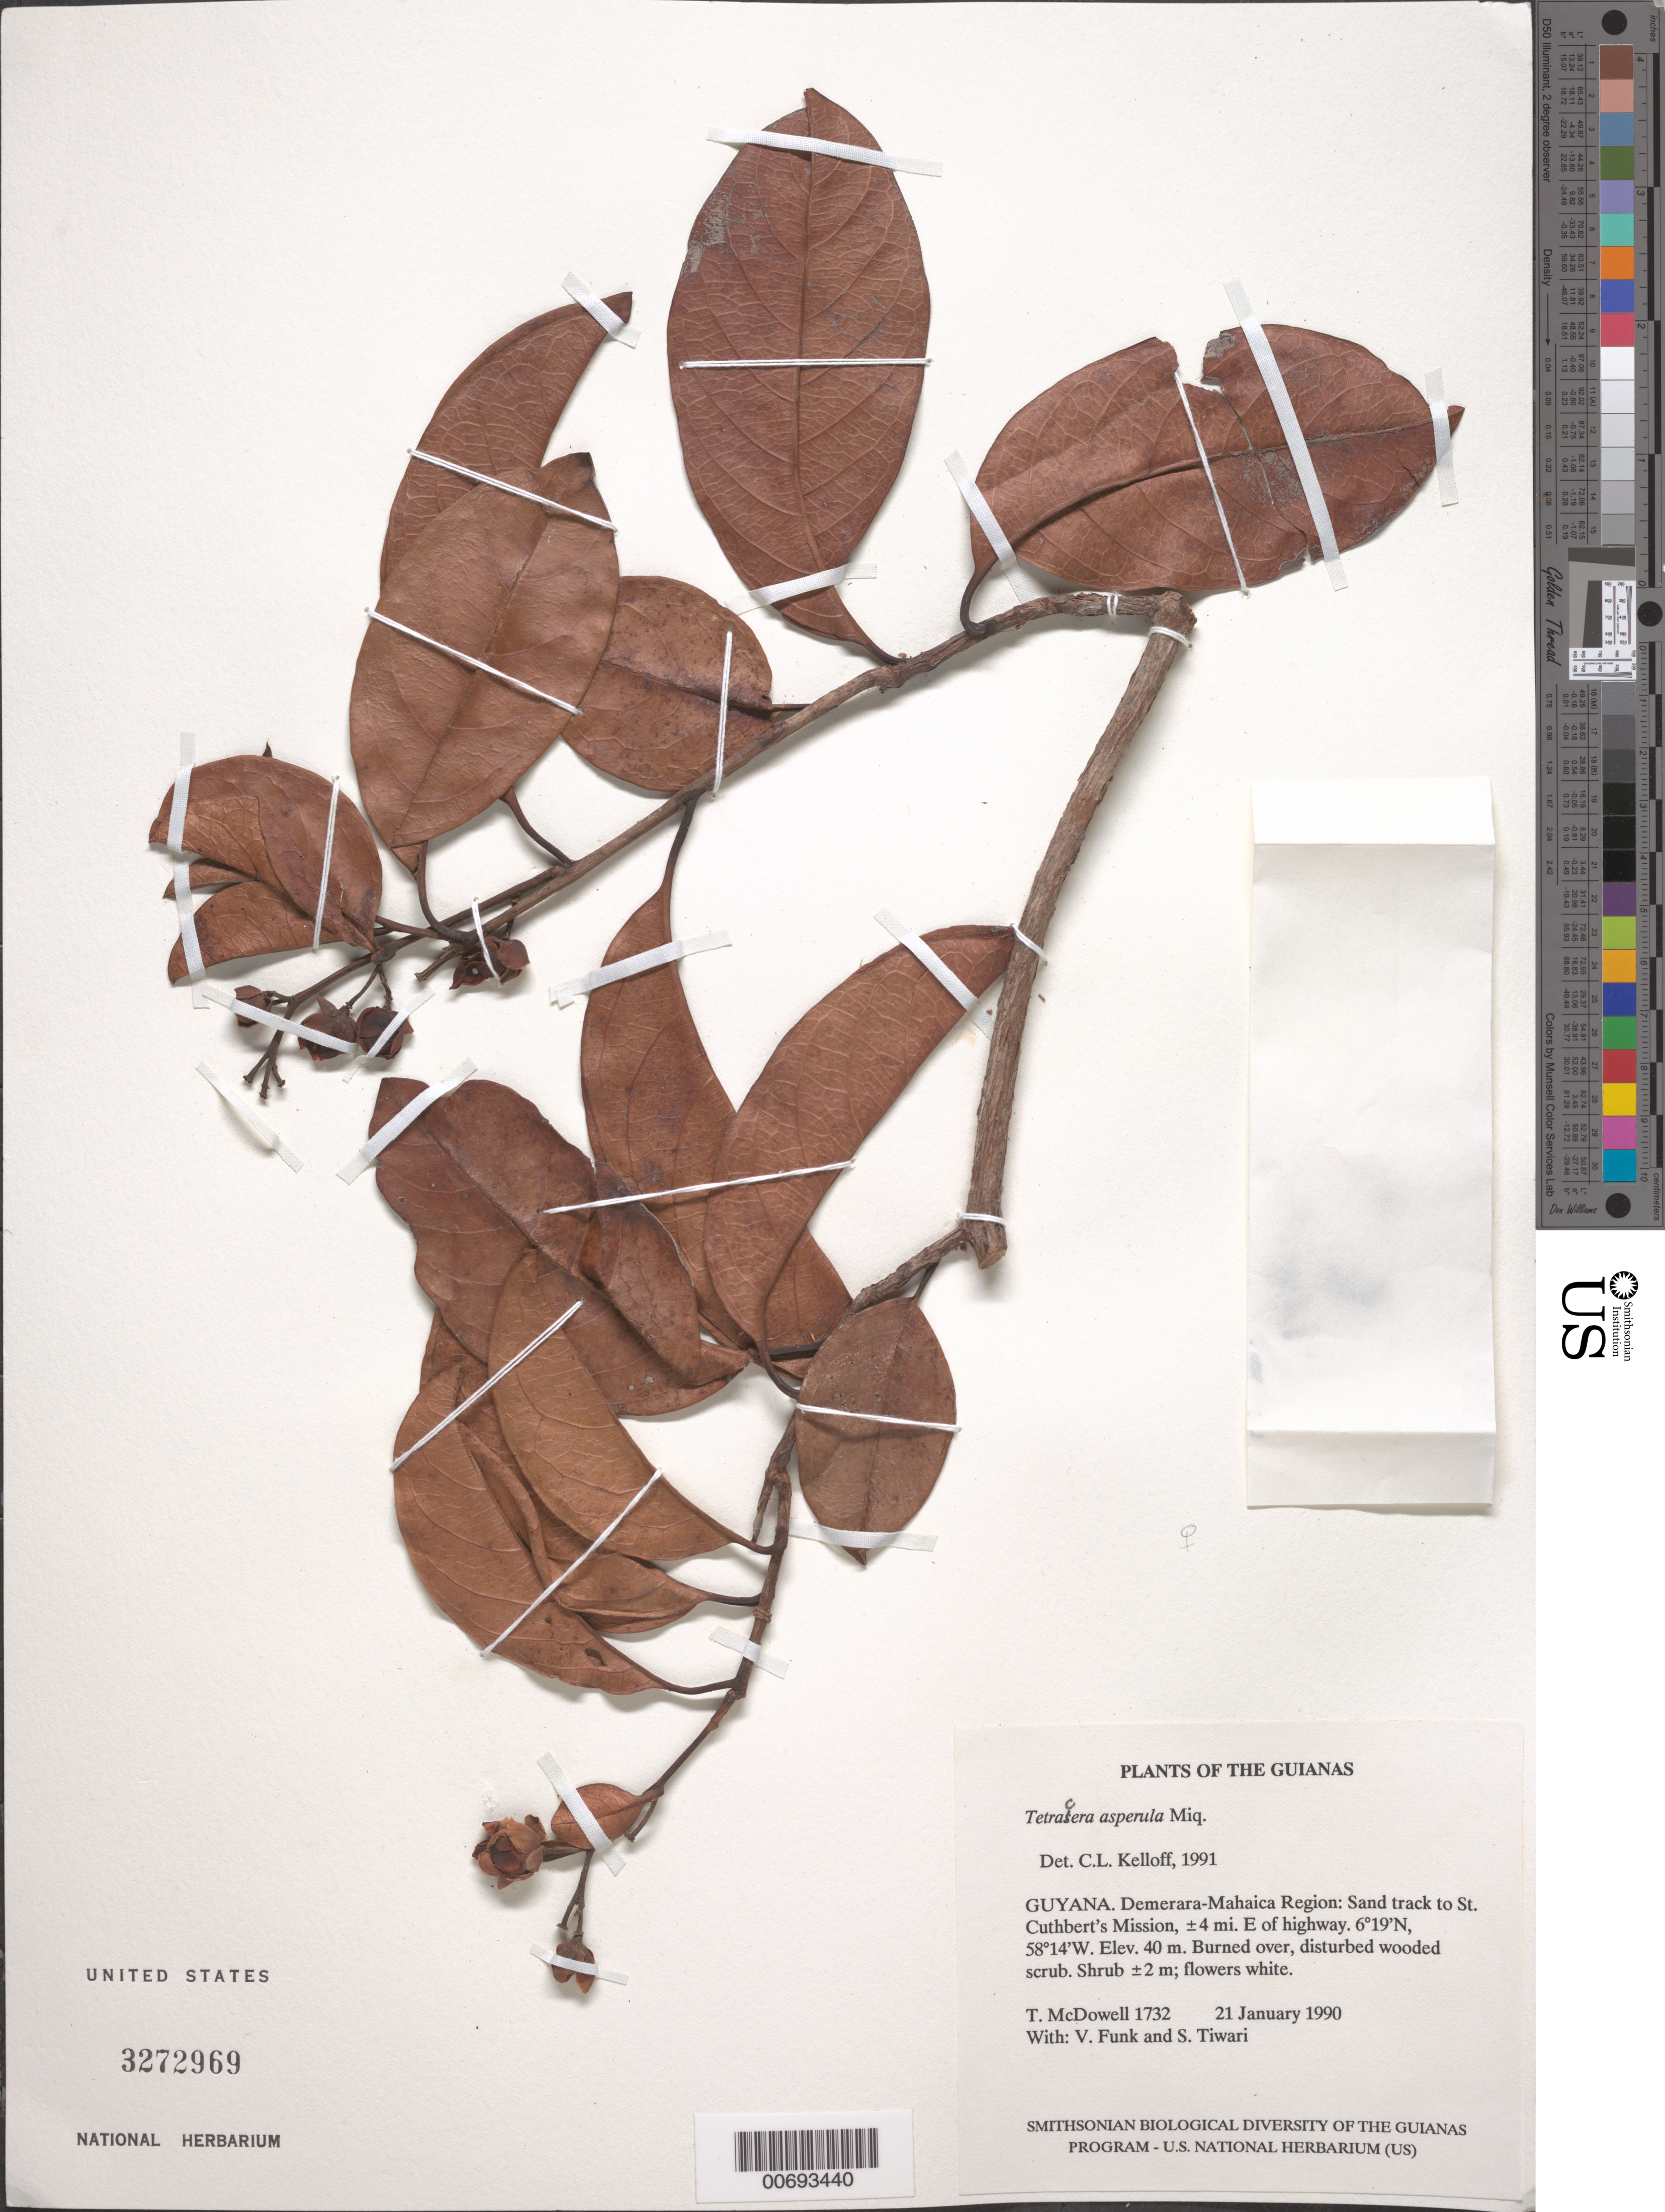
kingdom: Plantae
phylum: Tracheophyta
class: Magnoliopsida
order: Dilleniales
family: Dilleniaceae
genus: Tetracera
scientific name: Tetracera asperula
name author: Miq.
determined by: Kelloff, Carol L., (US), Smithsonian Institution - National Museum of Natural History (UNITED STATES)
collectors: T. McDowell, V. Funk & S. Tiwari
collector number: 1732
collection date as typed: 21 January 1990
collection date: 1990-01-21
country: Guyana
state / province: Demerara-Mahaica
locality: Sand track to St. Cuthbert's Mission, ±4 mi. E of highway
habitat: Burned over, highly disturbed wooded scrub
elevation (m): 40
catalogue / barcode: US 3272969